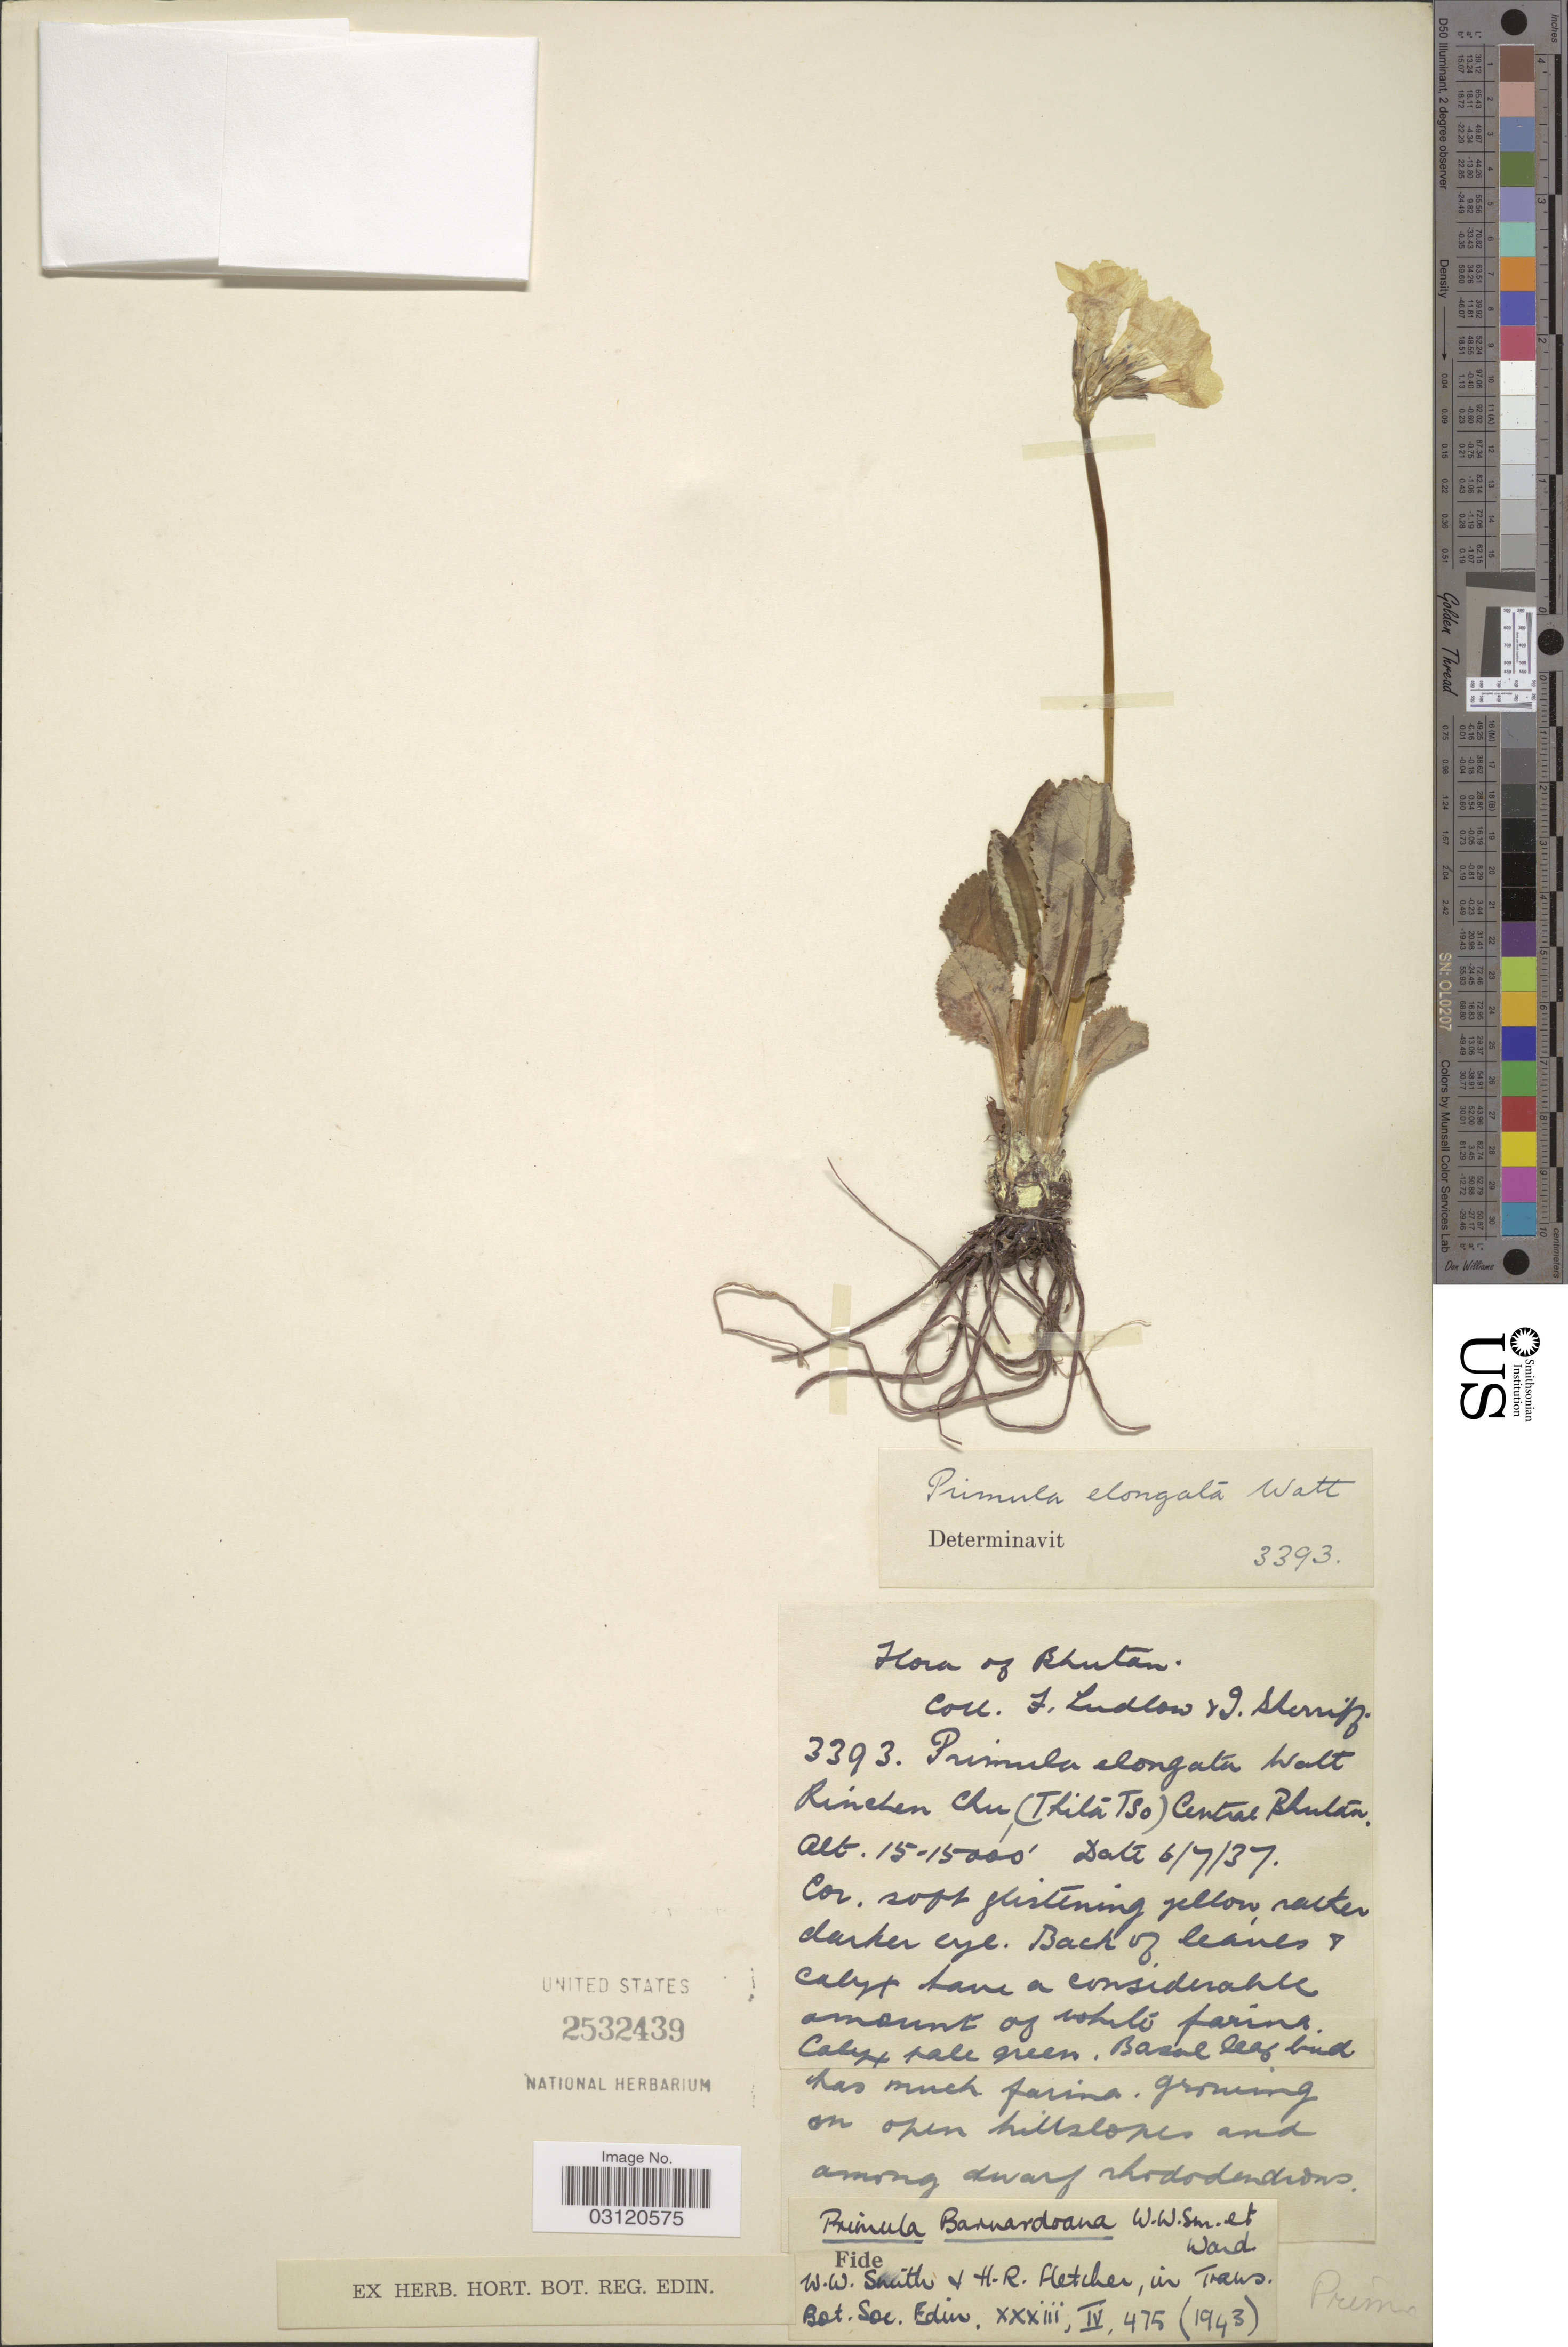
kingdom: Plantae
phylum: Tracheophyta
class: Magnoliopsida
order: Ericales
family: Primulaceae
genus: Primula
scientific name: Primula barnardoana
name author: W.W. Sm. & Kingdon-Ward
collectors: F. Ludlow & G. Sherriff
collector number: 3393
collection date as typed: Transcribed d/m/y: 6/7/37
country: Bhutan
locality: Rinchen Chu (Thita Tso) Central Bhutan.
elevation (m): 4572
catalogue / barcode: US 2532439